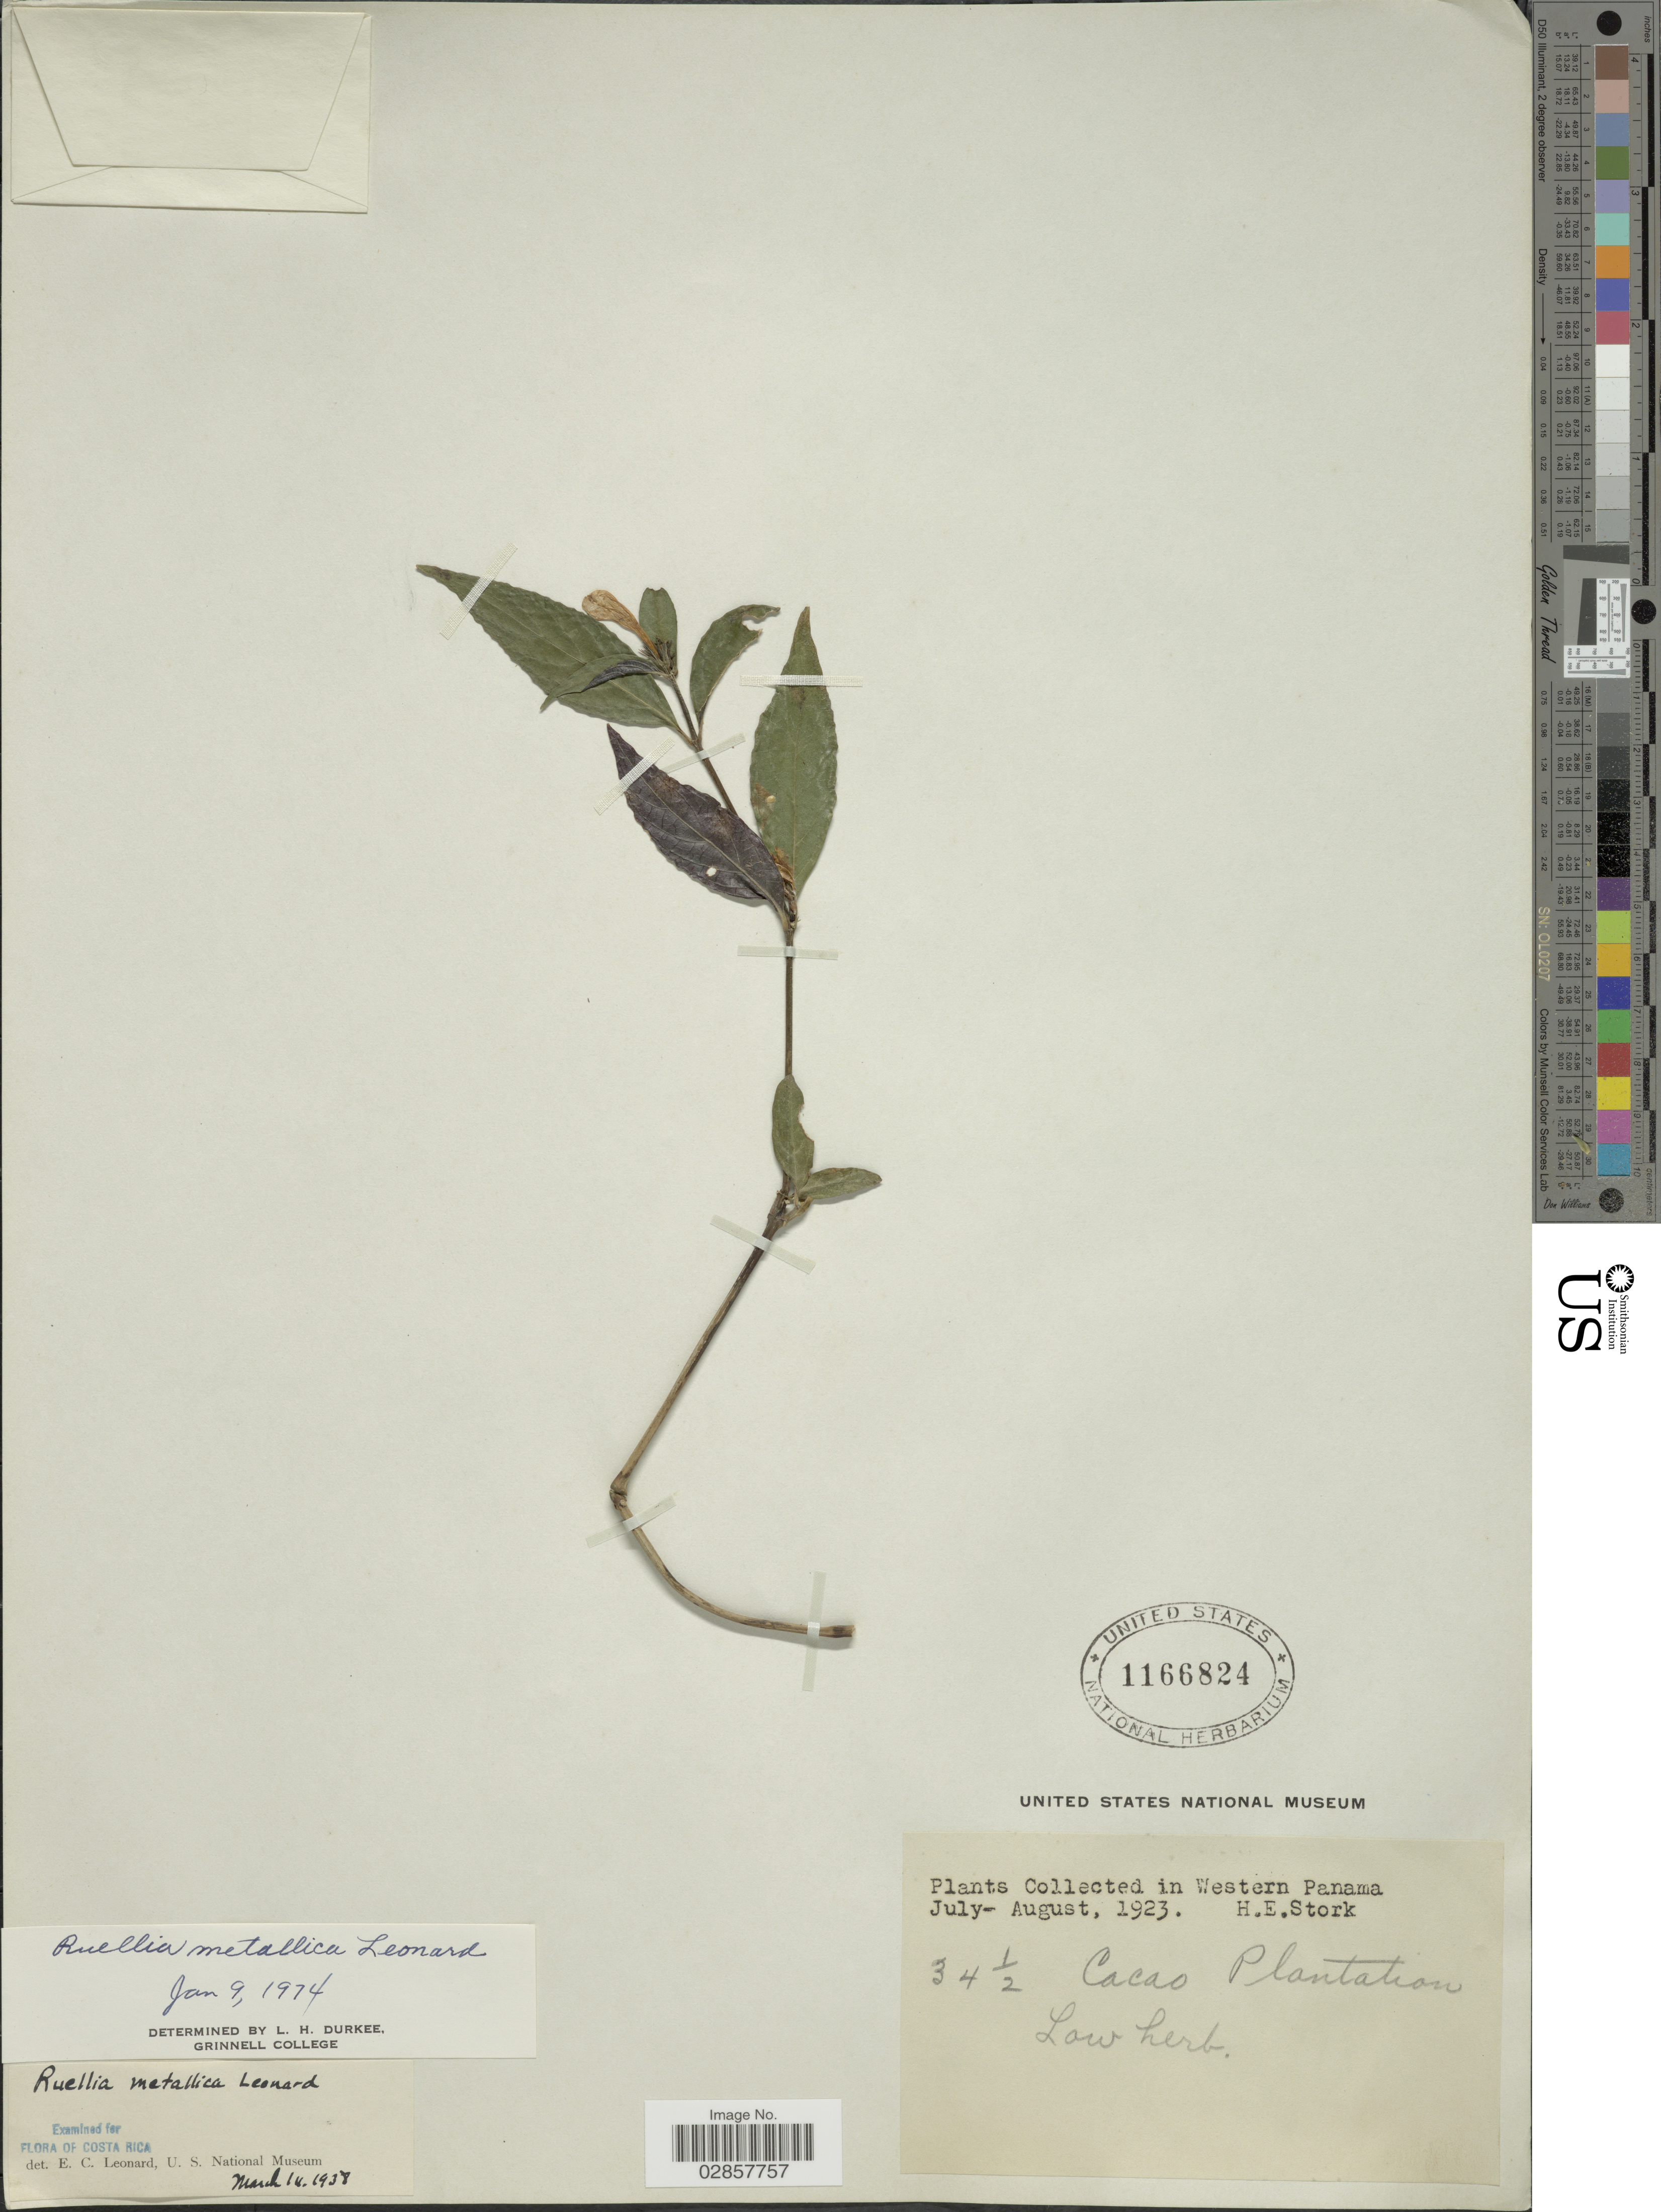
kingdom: Plantae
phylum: Tracheophyta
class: Magnoliopsida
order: Lamiales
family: Acanthaceae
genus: Ruellia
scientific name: Ruellia metallica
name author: Leonard in Standl.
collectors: H. E. Stork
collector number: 34½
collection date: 1923-07/1923-08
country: Panama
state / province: Panamá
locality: Western Panama. Cacao Plantation.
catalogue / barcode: US 1166824